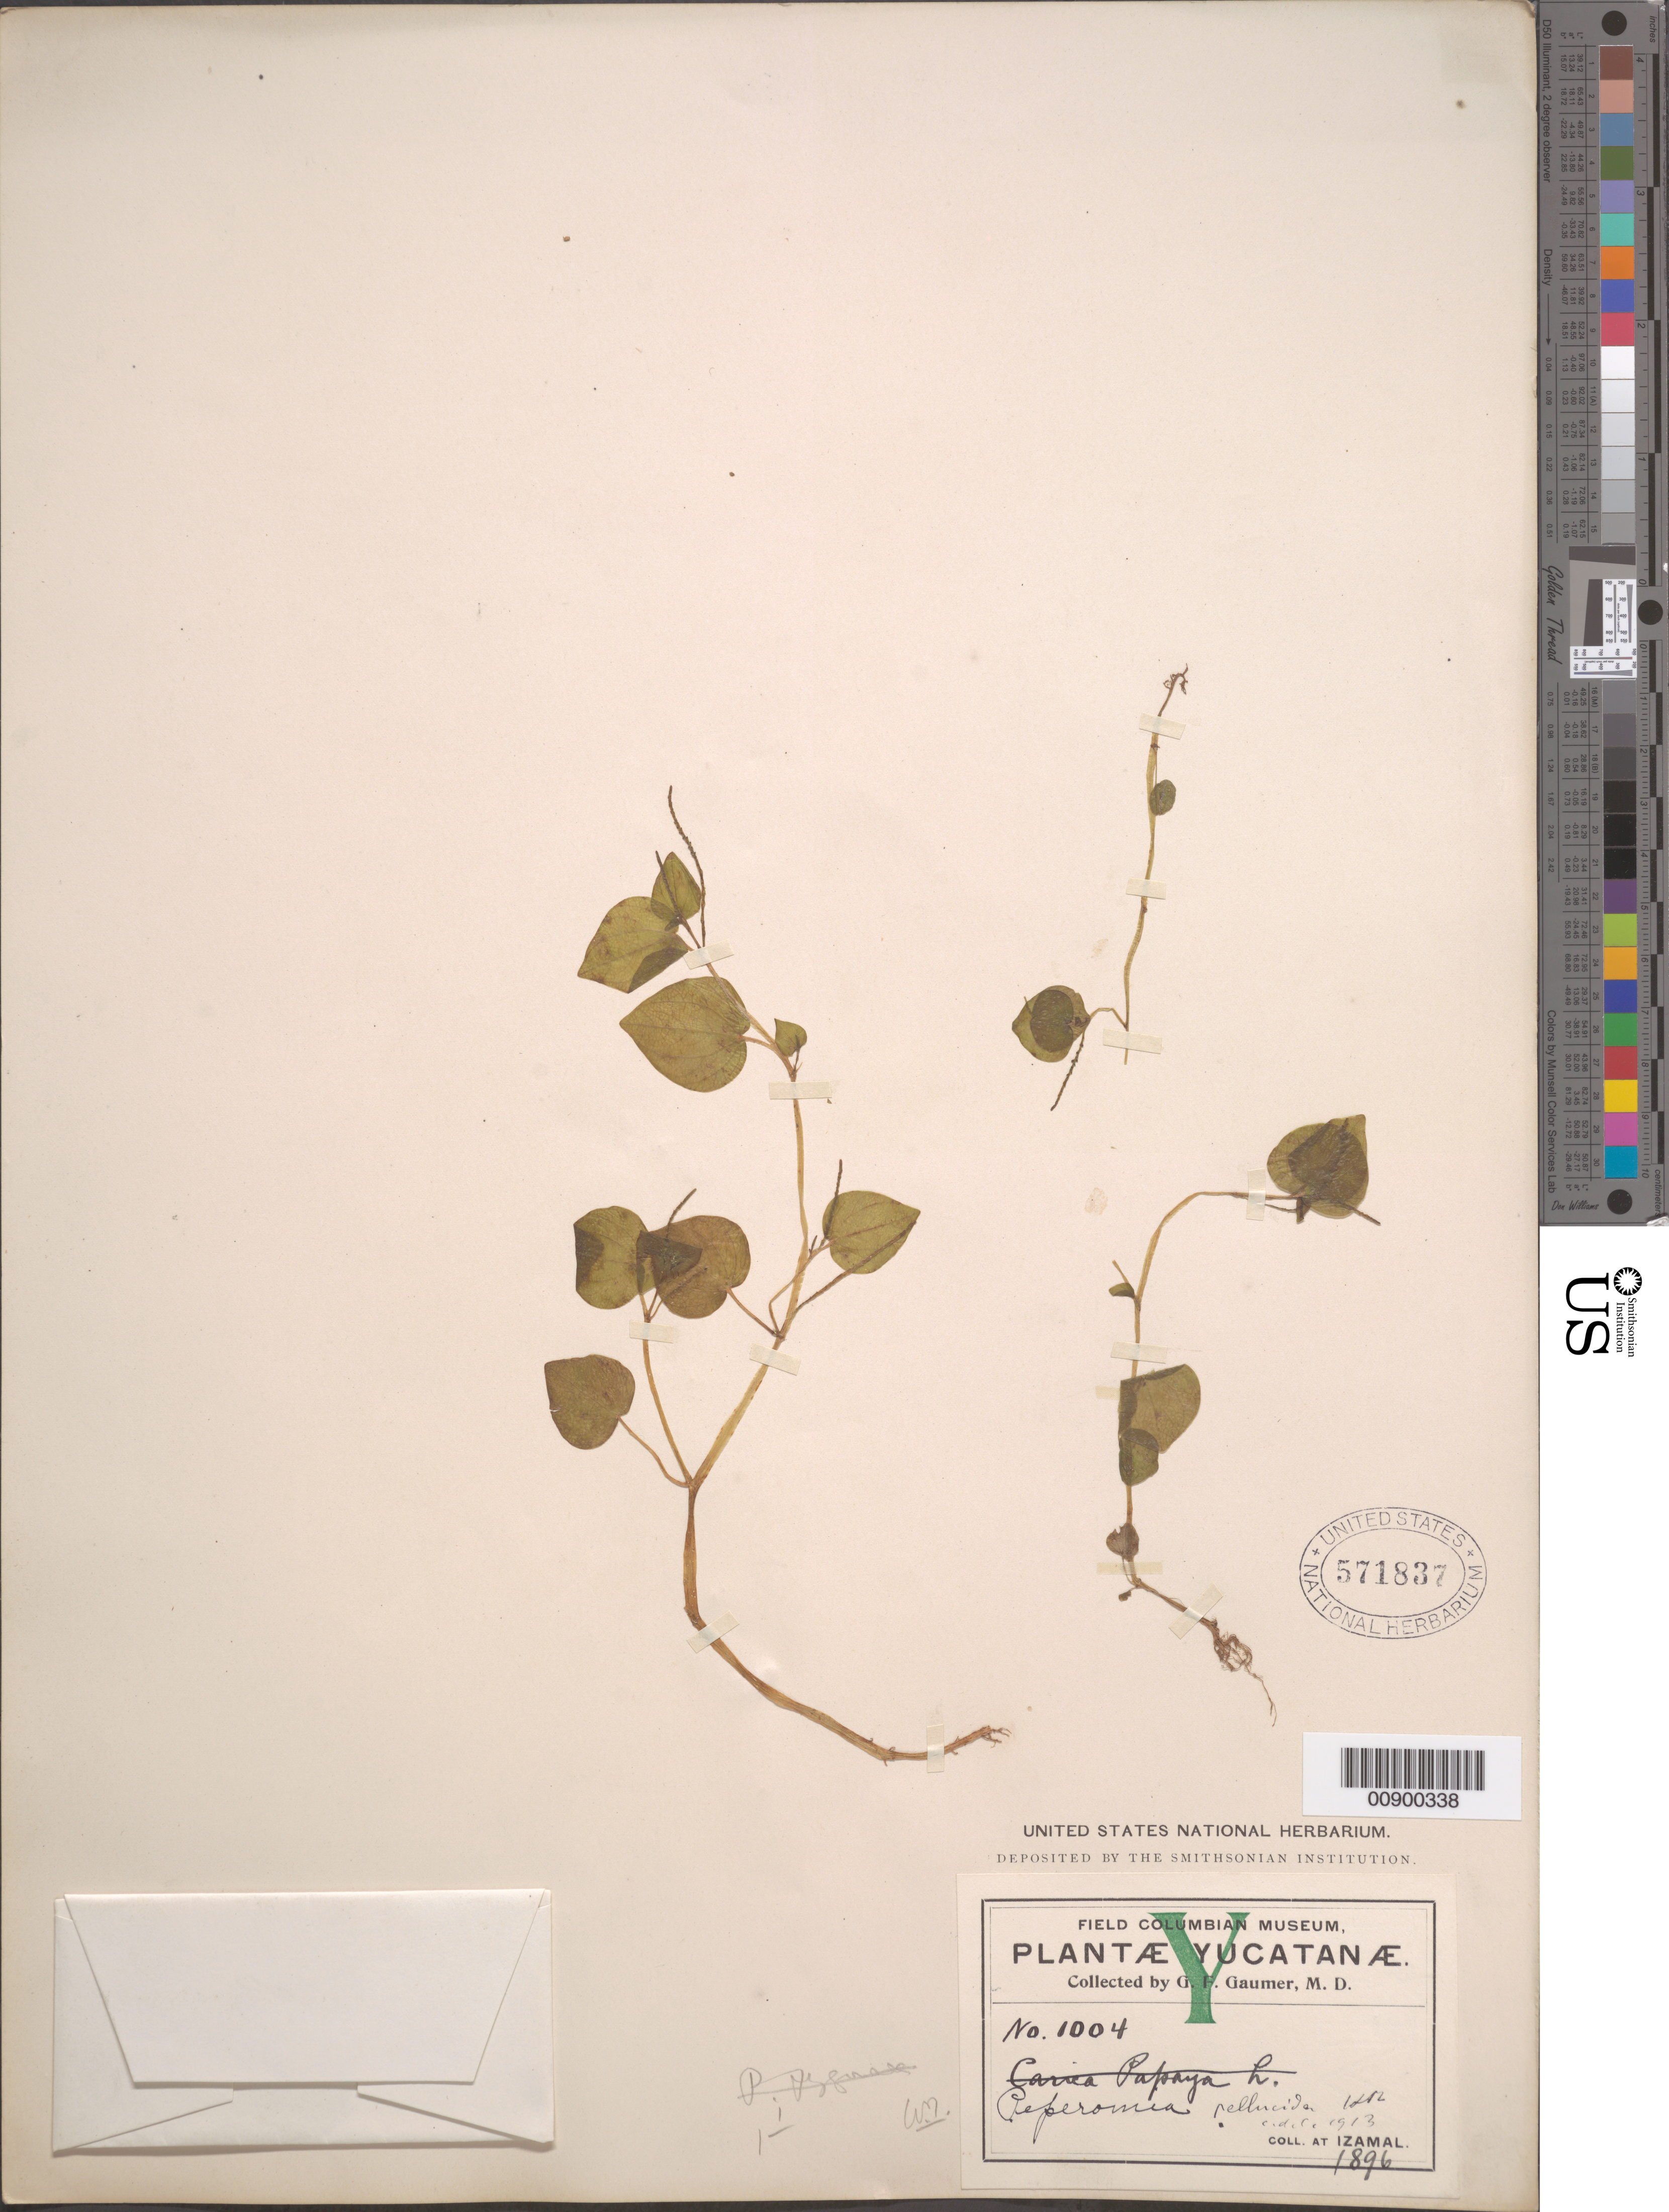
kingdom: Plantae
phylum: Tracheophyta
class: Magnoliopsida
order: Piperales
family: Piperaceae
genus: Peperomia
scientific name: Peperomia pellucida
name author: (L.) Kunth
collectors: G. F. Gaumer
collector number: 1004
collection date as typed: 1896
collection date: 1896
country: Mexico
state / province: Yucatán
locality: Izamal, Yucatán.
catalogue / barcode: US 571837